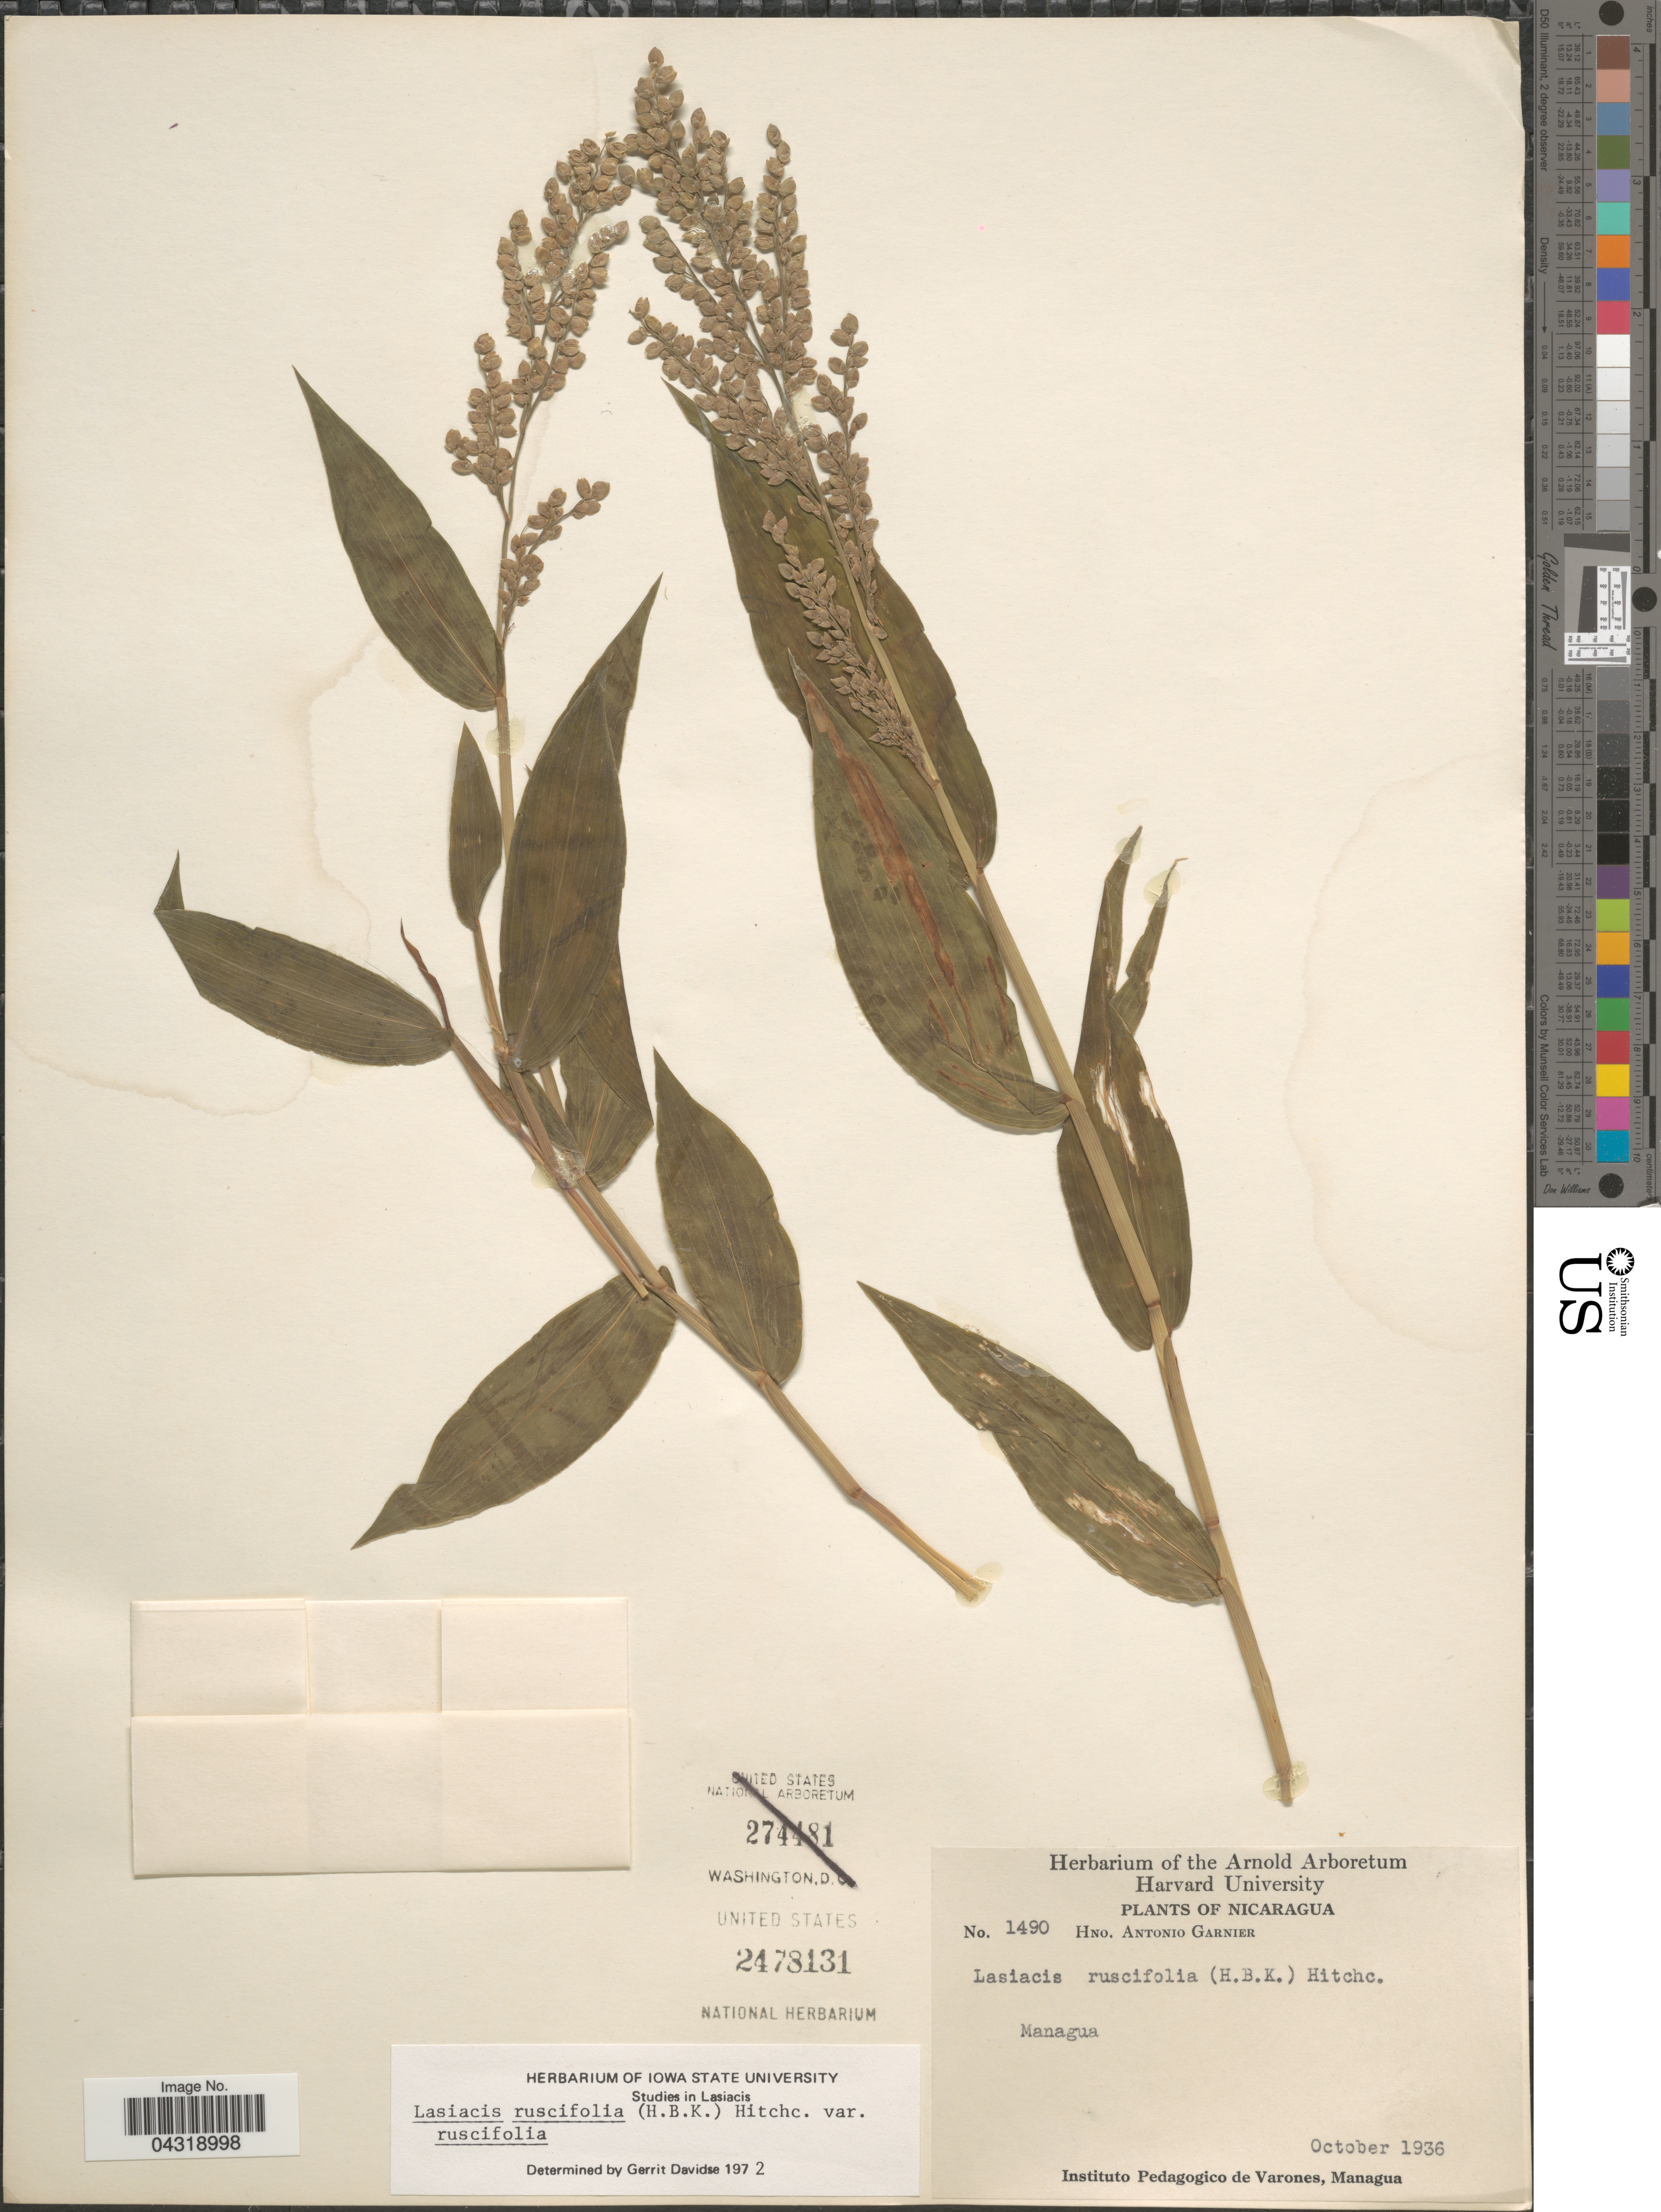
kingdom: Plantae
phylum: Tracheophyta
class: Liliopsida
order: Poales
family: Poaceae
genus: Lasiacis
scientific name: Lasiacis ruscifolia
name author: (Kunth) Hitchc.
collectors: Bro. A. Garnier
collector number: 1490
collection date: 1936-10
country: Nicaragua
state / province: Managua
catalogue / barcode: US 2478131